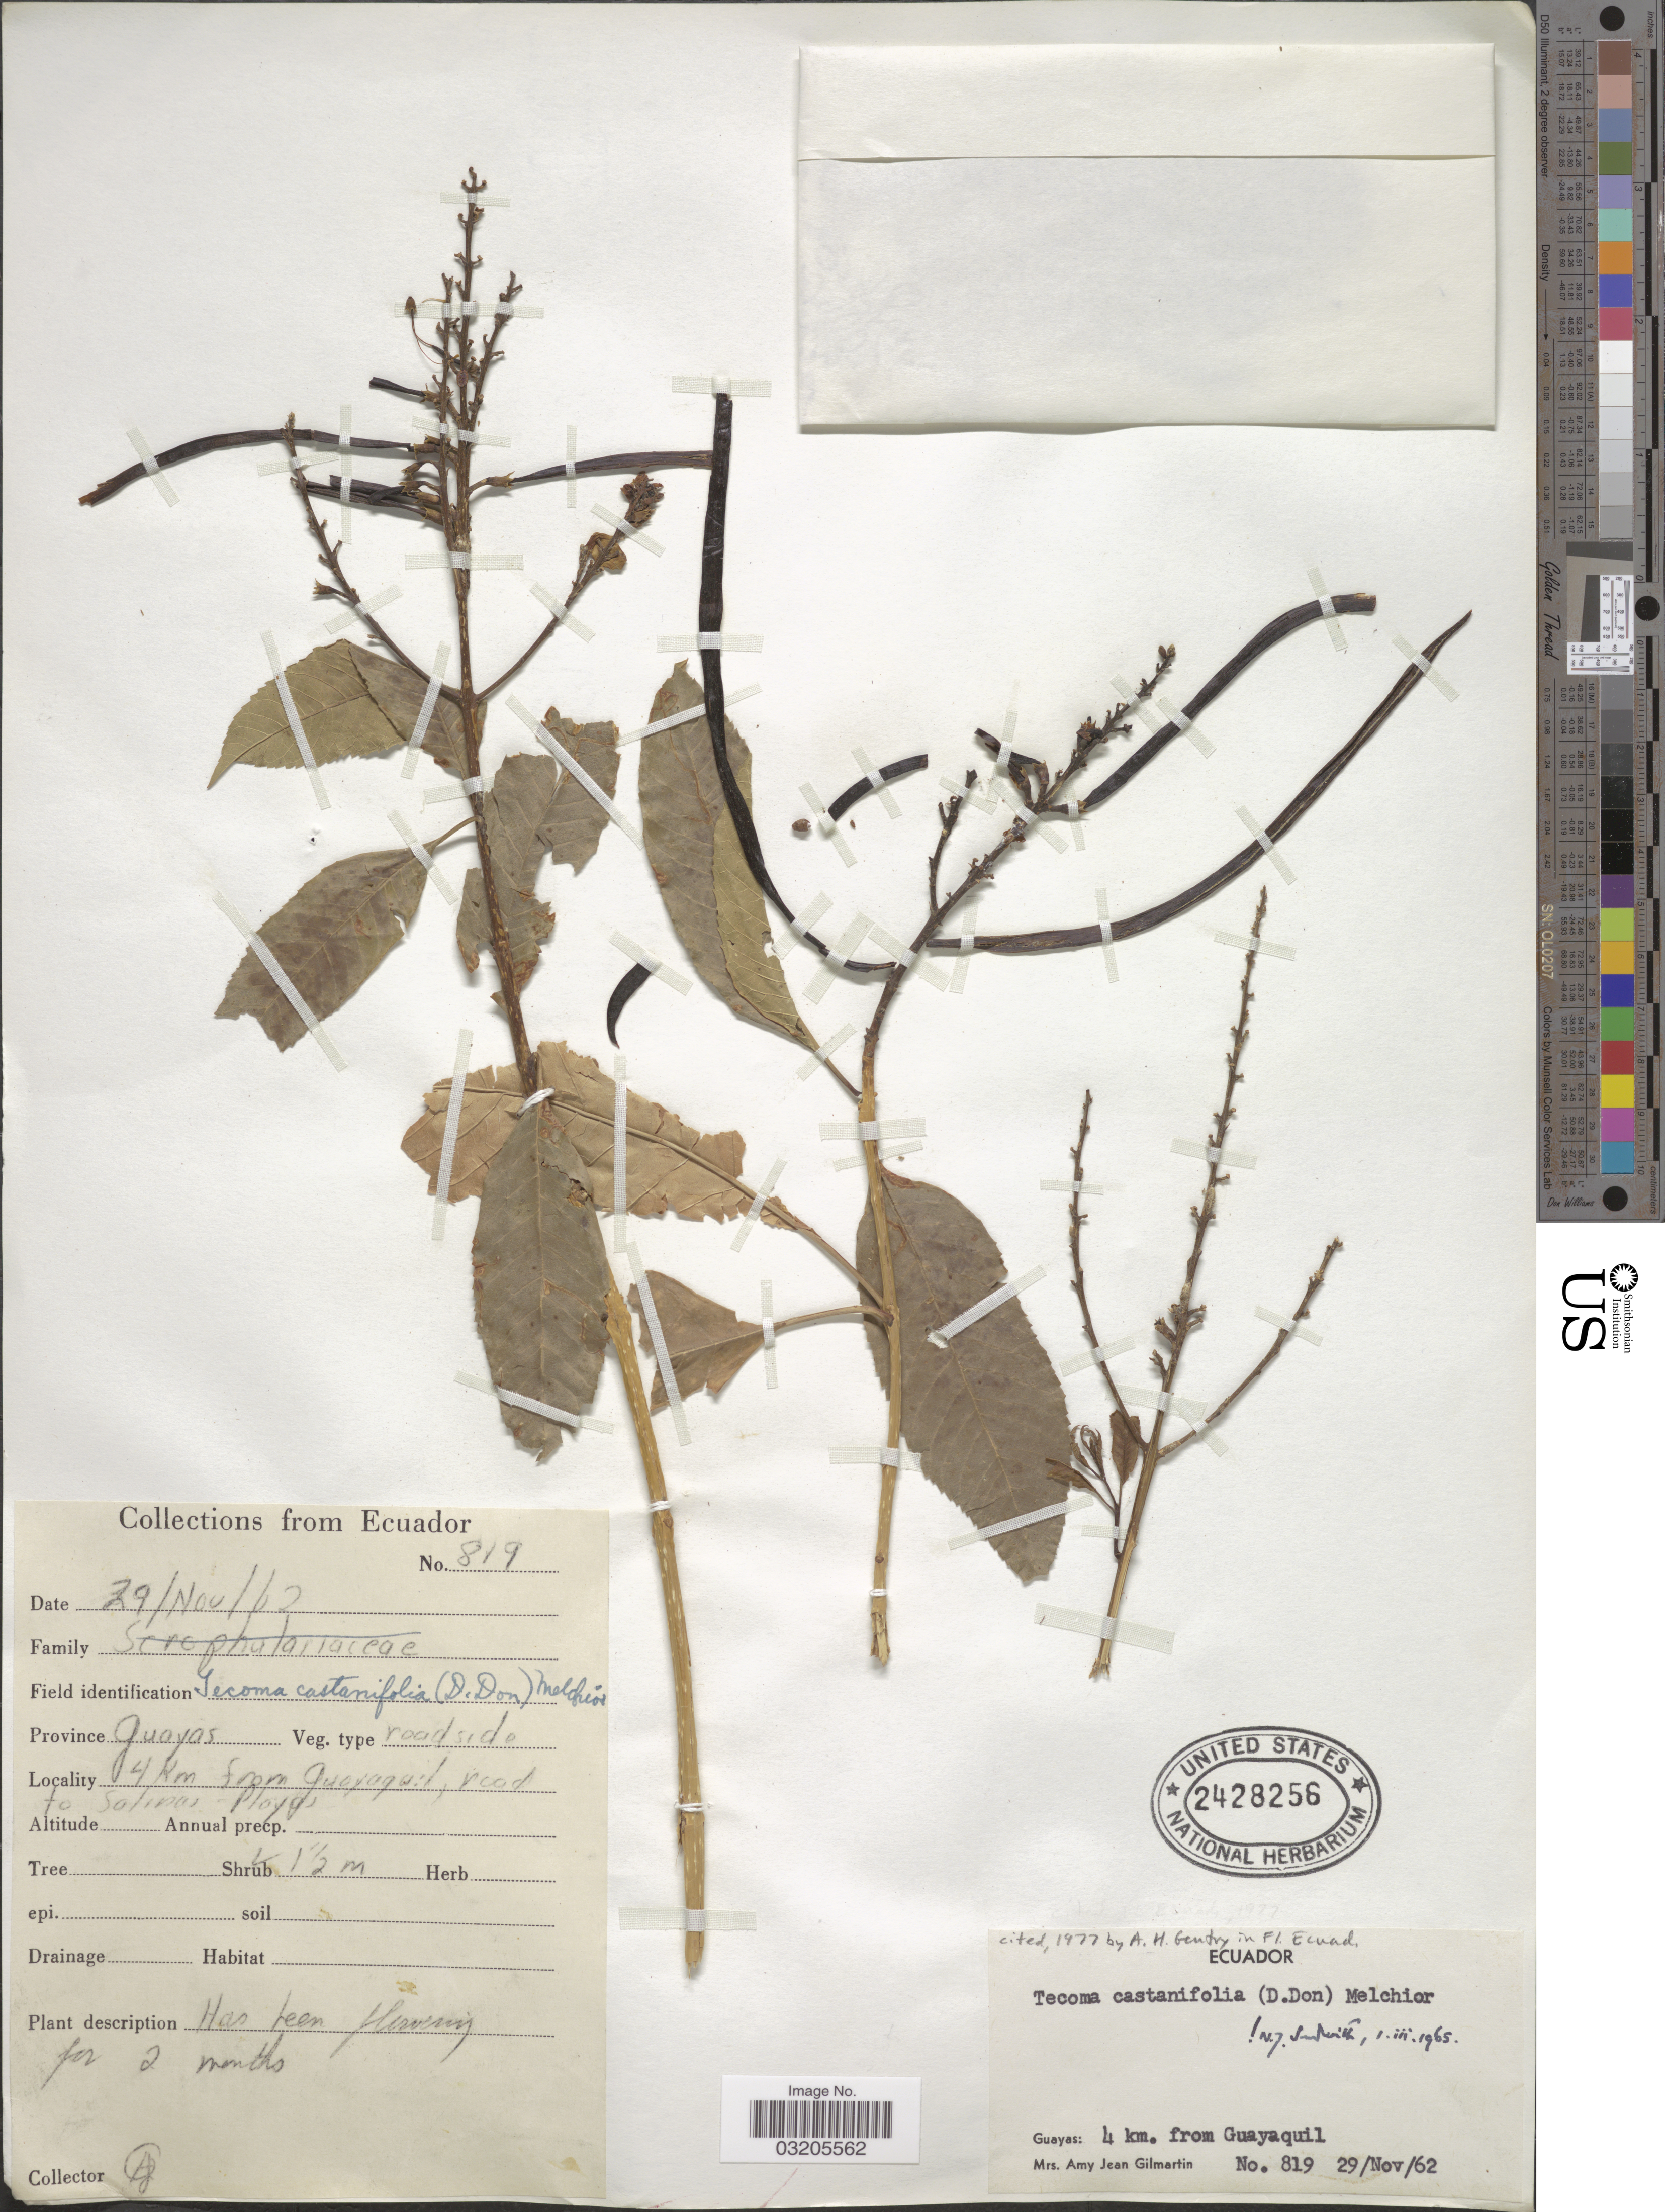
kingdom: Plantae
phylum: Tracheophyta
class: Magnoliopsida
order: Lamiales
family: Bignoniaceae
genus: Tecoma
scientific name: Tecoma castanifolia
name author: (D. Don) Melch.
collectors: A. J. Gilmartin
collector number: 819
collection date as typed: Transcribed d/m/y: 29/11/62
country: Ecuador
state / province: Guayas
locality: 4 km. from Guayaquil. Road to Salinas - Playas.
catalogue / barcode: US 2428256